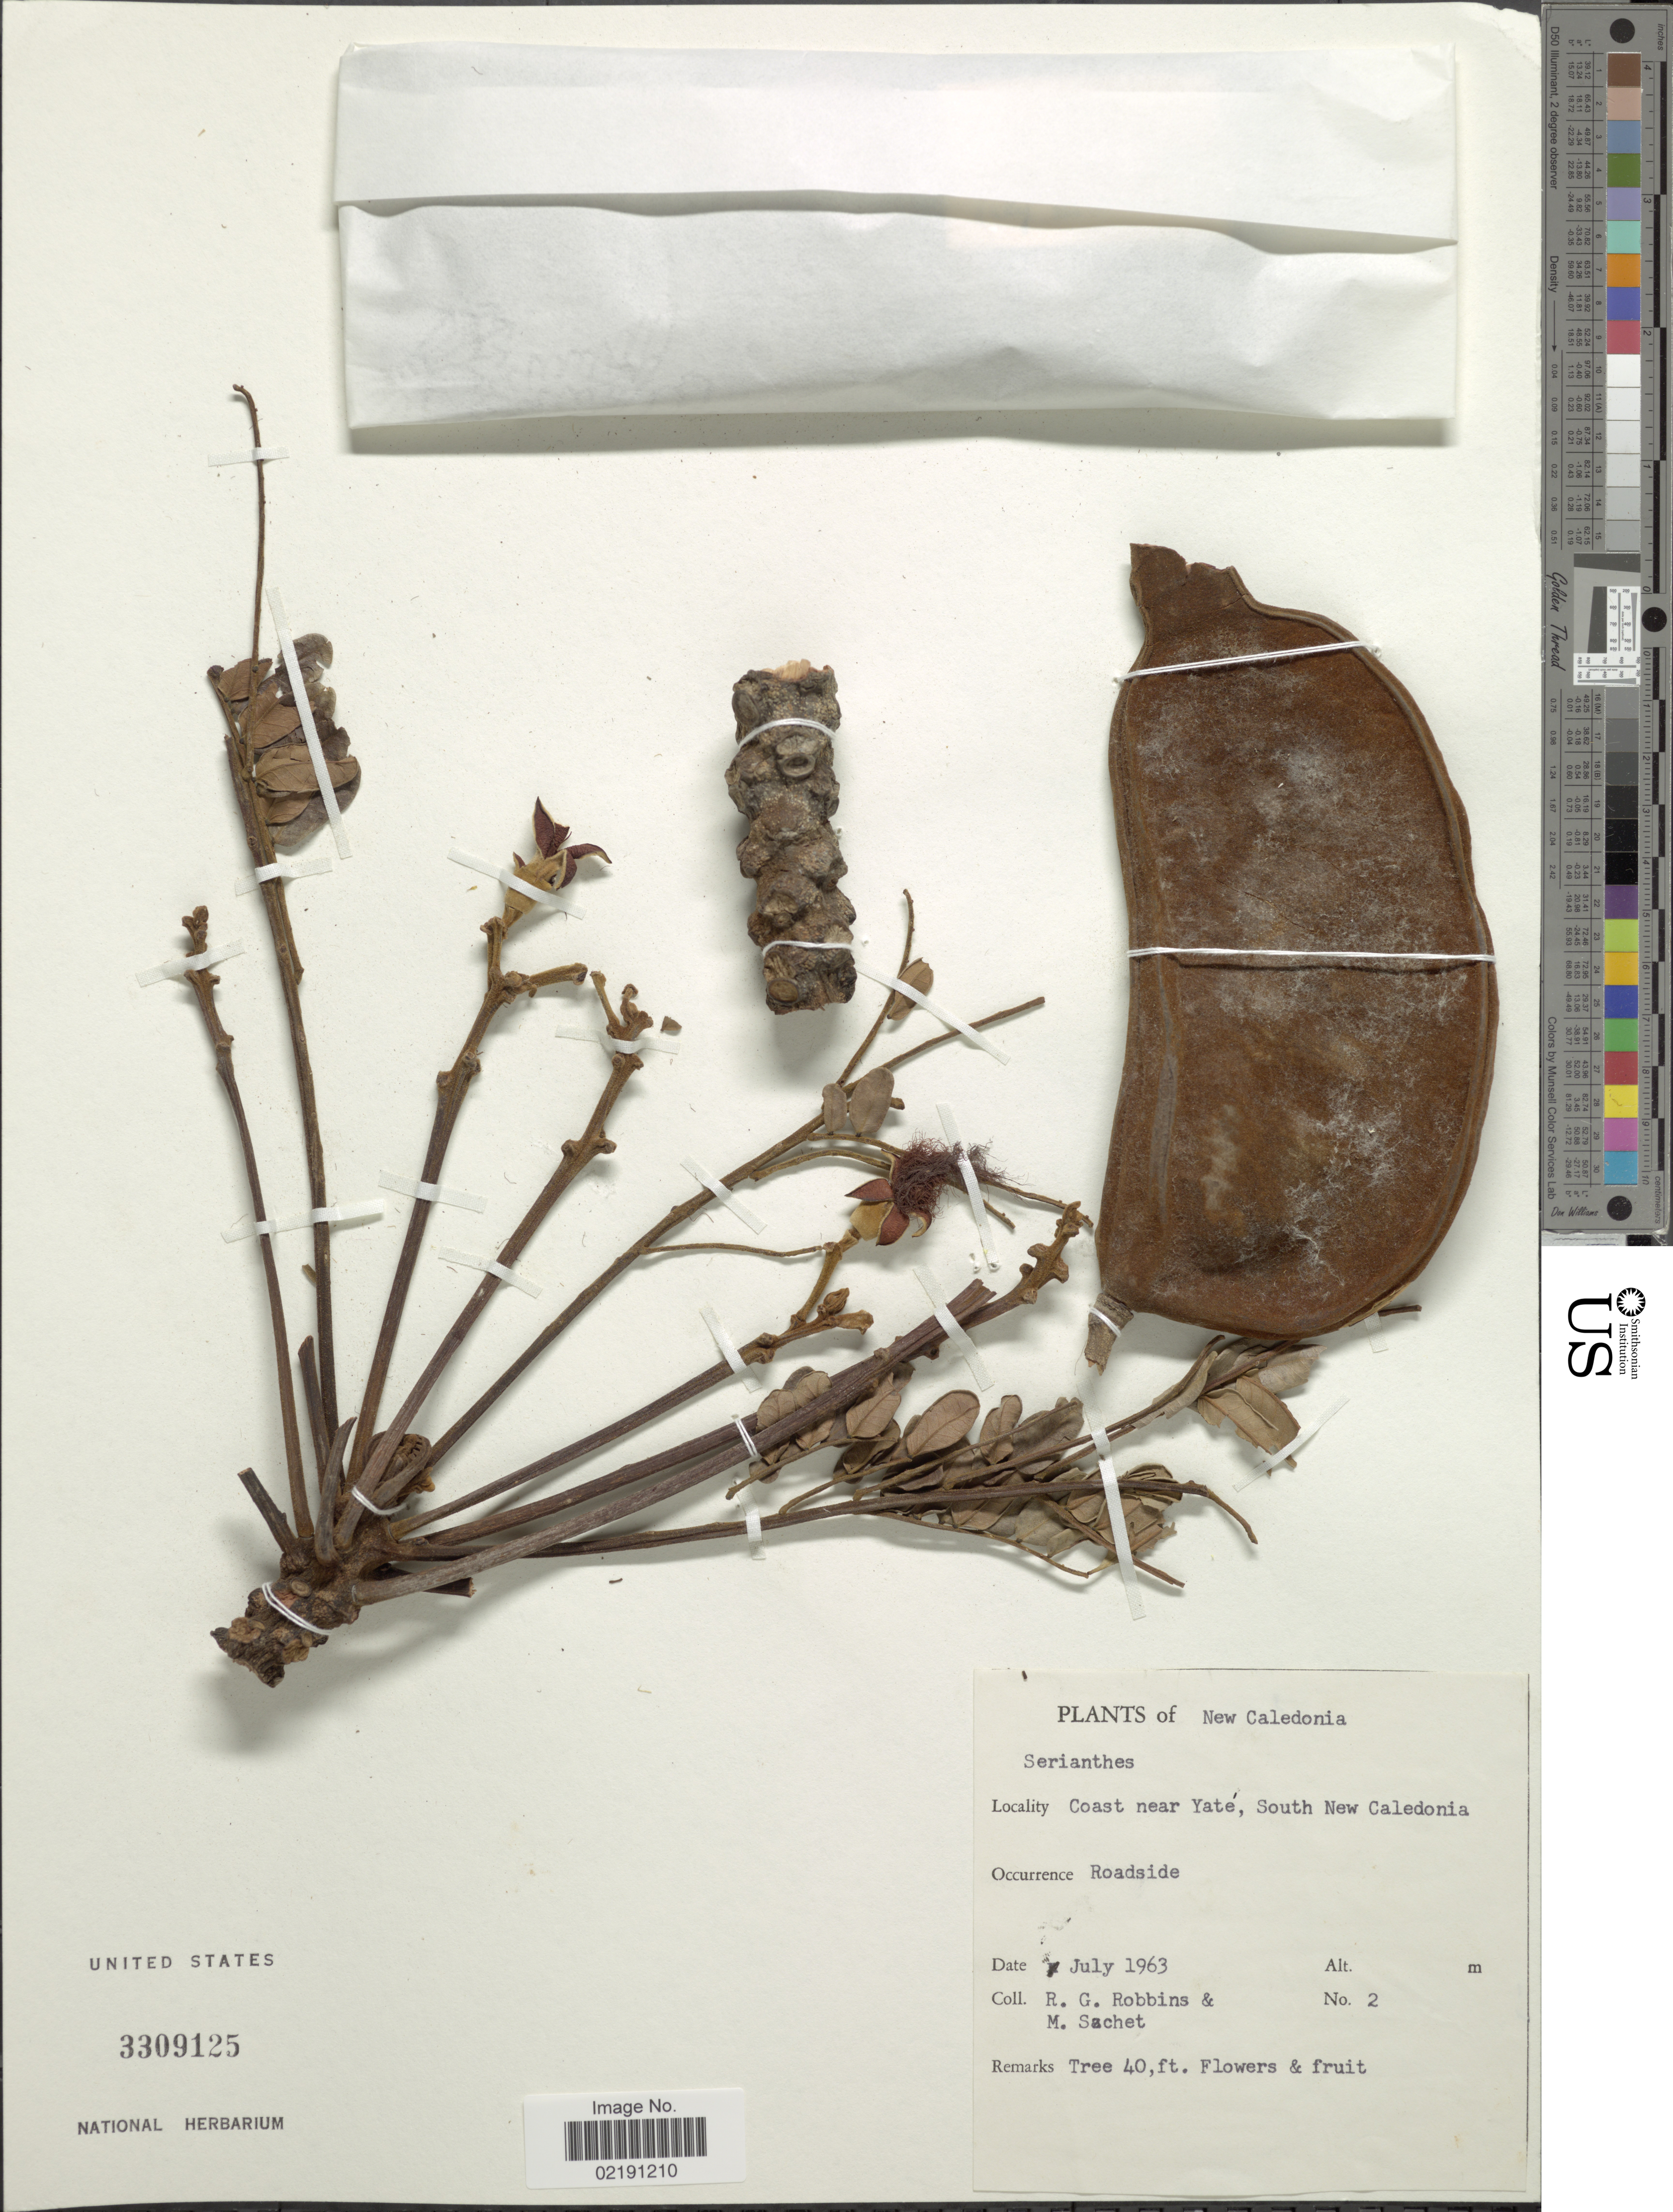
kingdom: Plantae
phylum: Tracheophyta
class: Magnoliopsida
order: Fabales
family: Fabaceae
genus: Serianthes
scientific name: Serianthes sp.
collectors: R. Robbins & M.-H. Sachet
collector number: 2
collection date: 1963-07-01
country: New Caledonia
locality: Coast near Yaté, South New Caledonia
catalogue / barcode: US 3309125